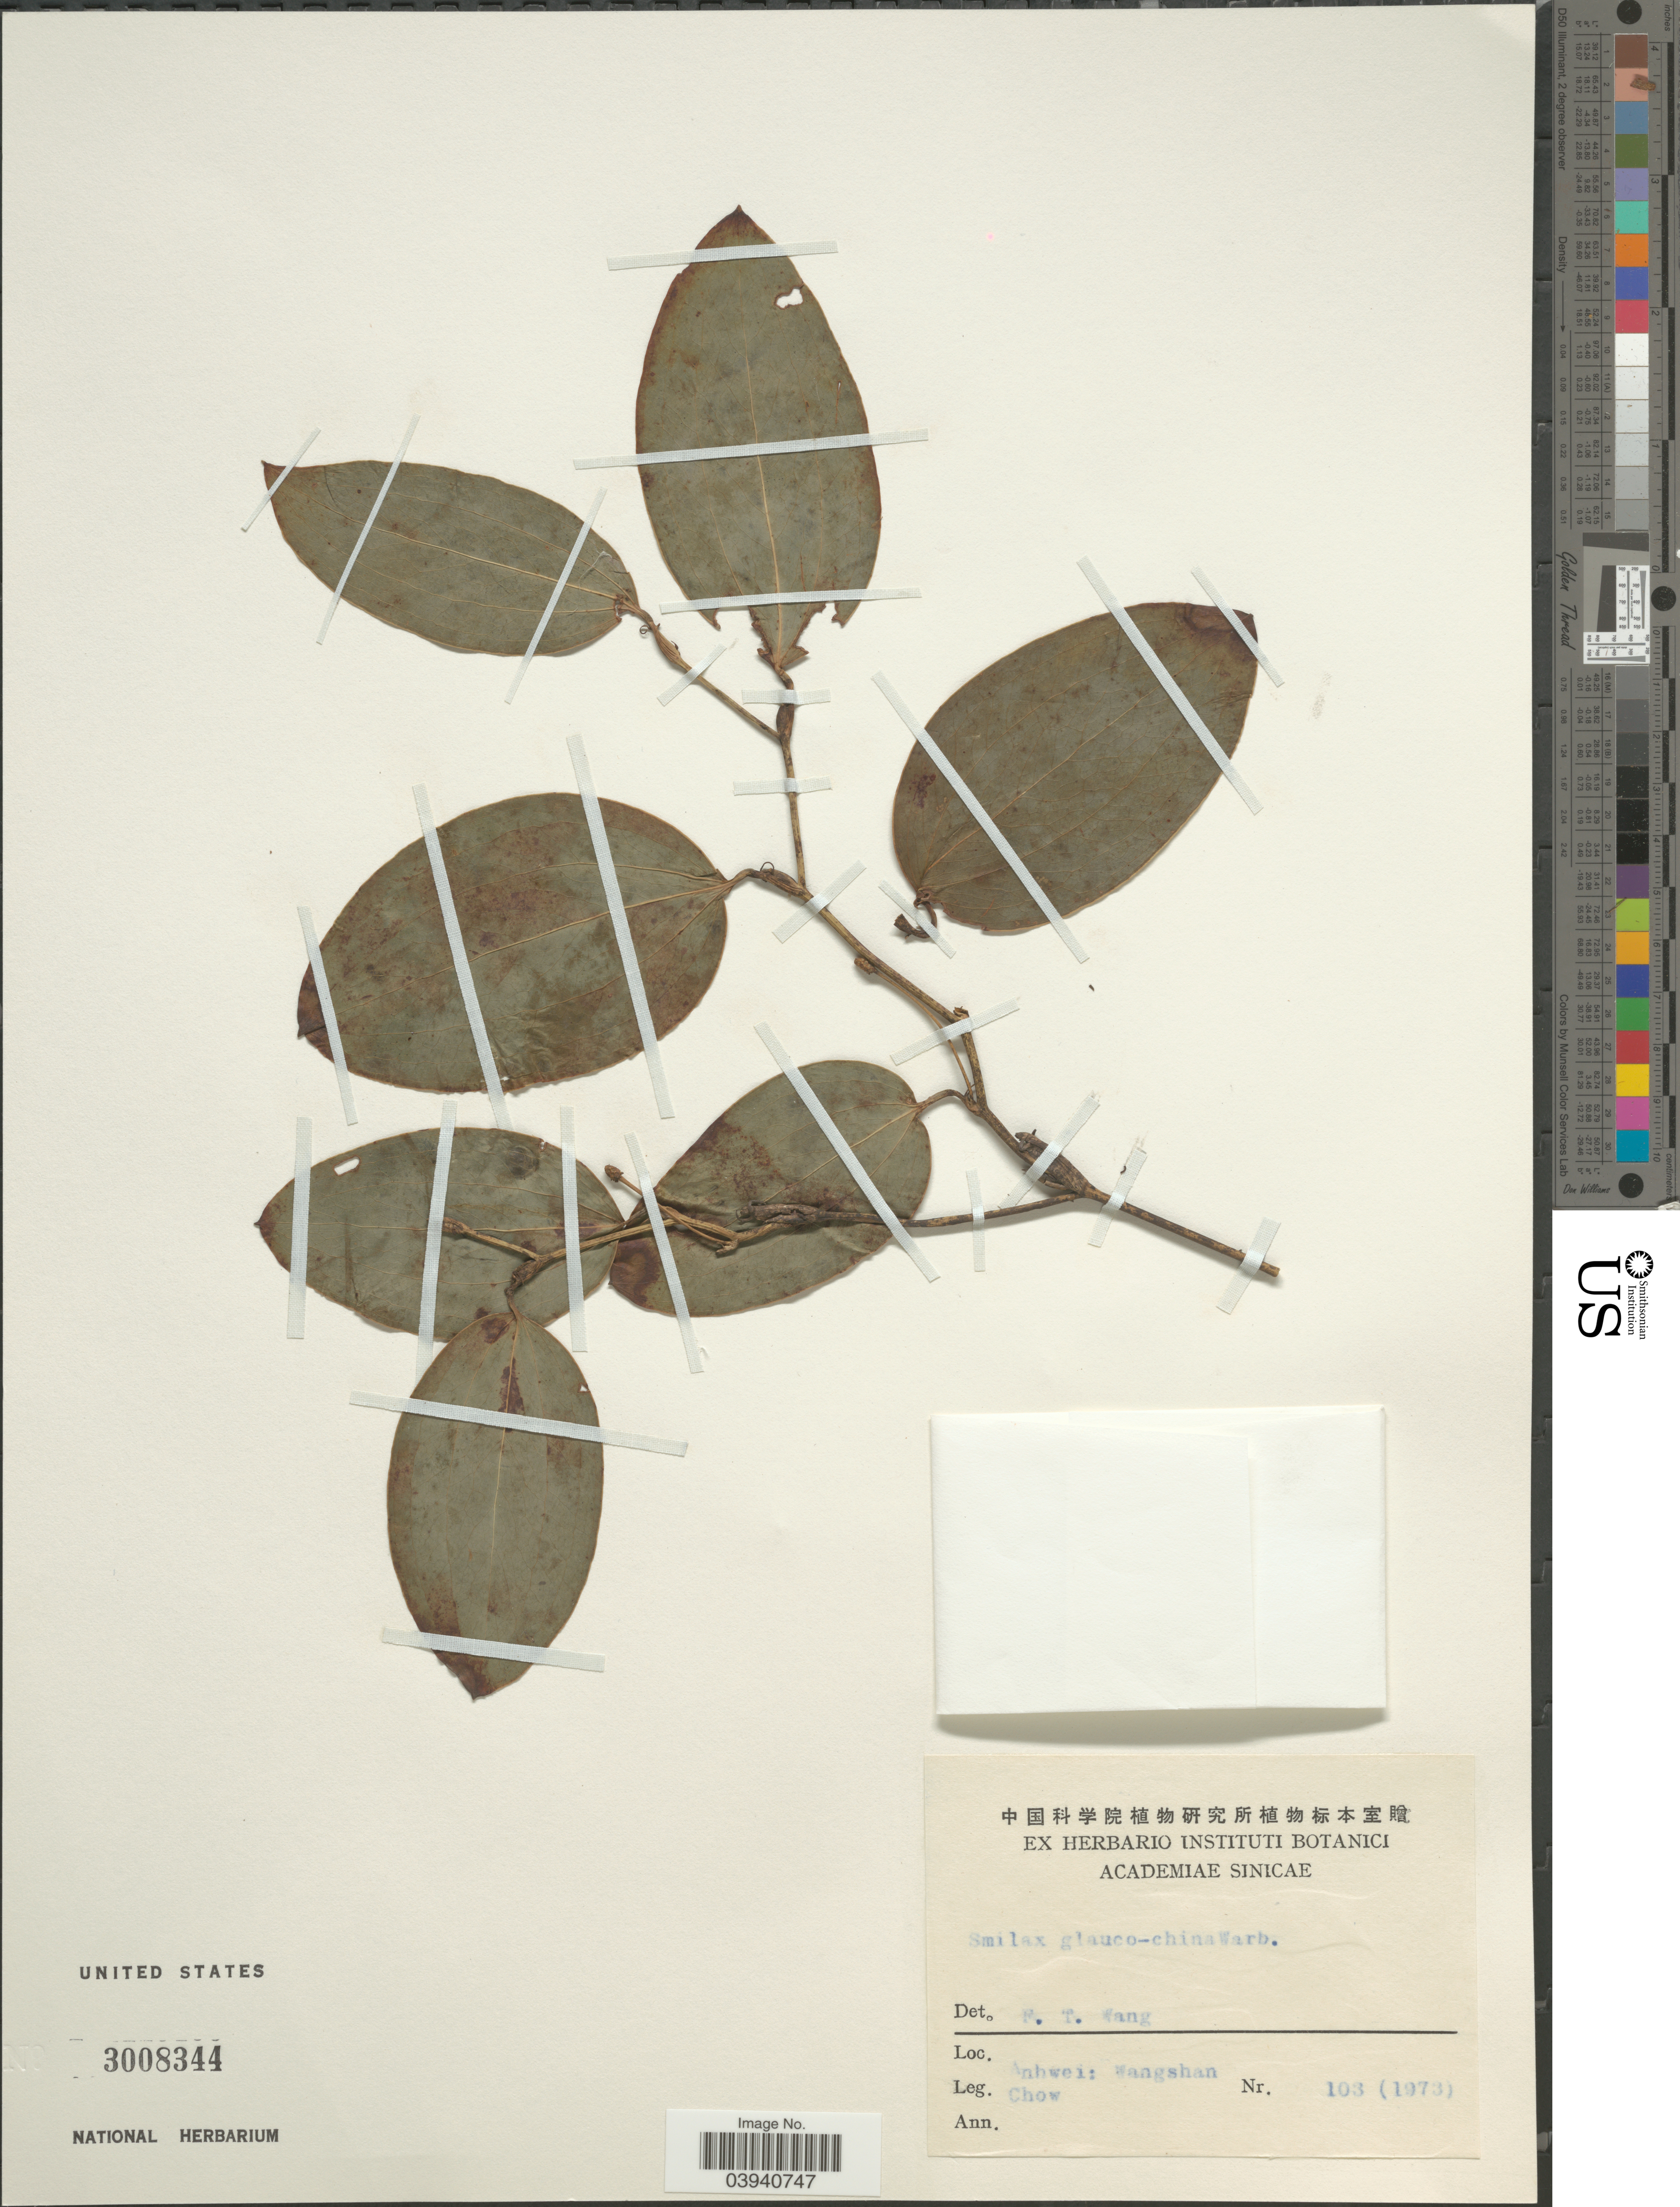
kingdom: Plantae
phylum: Tracheophyta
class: Liliopsida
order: Liliales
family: Smilacaceae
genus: Smilax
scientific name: Smilax glaucochina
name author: Warb. in Diels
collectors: Chow, --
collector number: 103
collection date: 1973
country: China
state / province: Anhui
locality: Anhwei: Wangshan.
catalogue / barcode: US 3008344